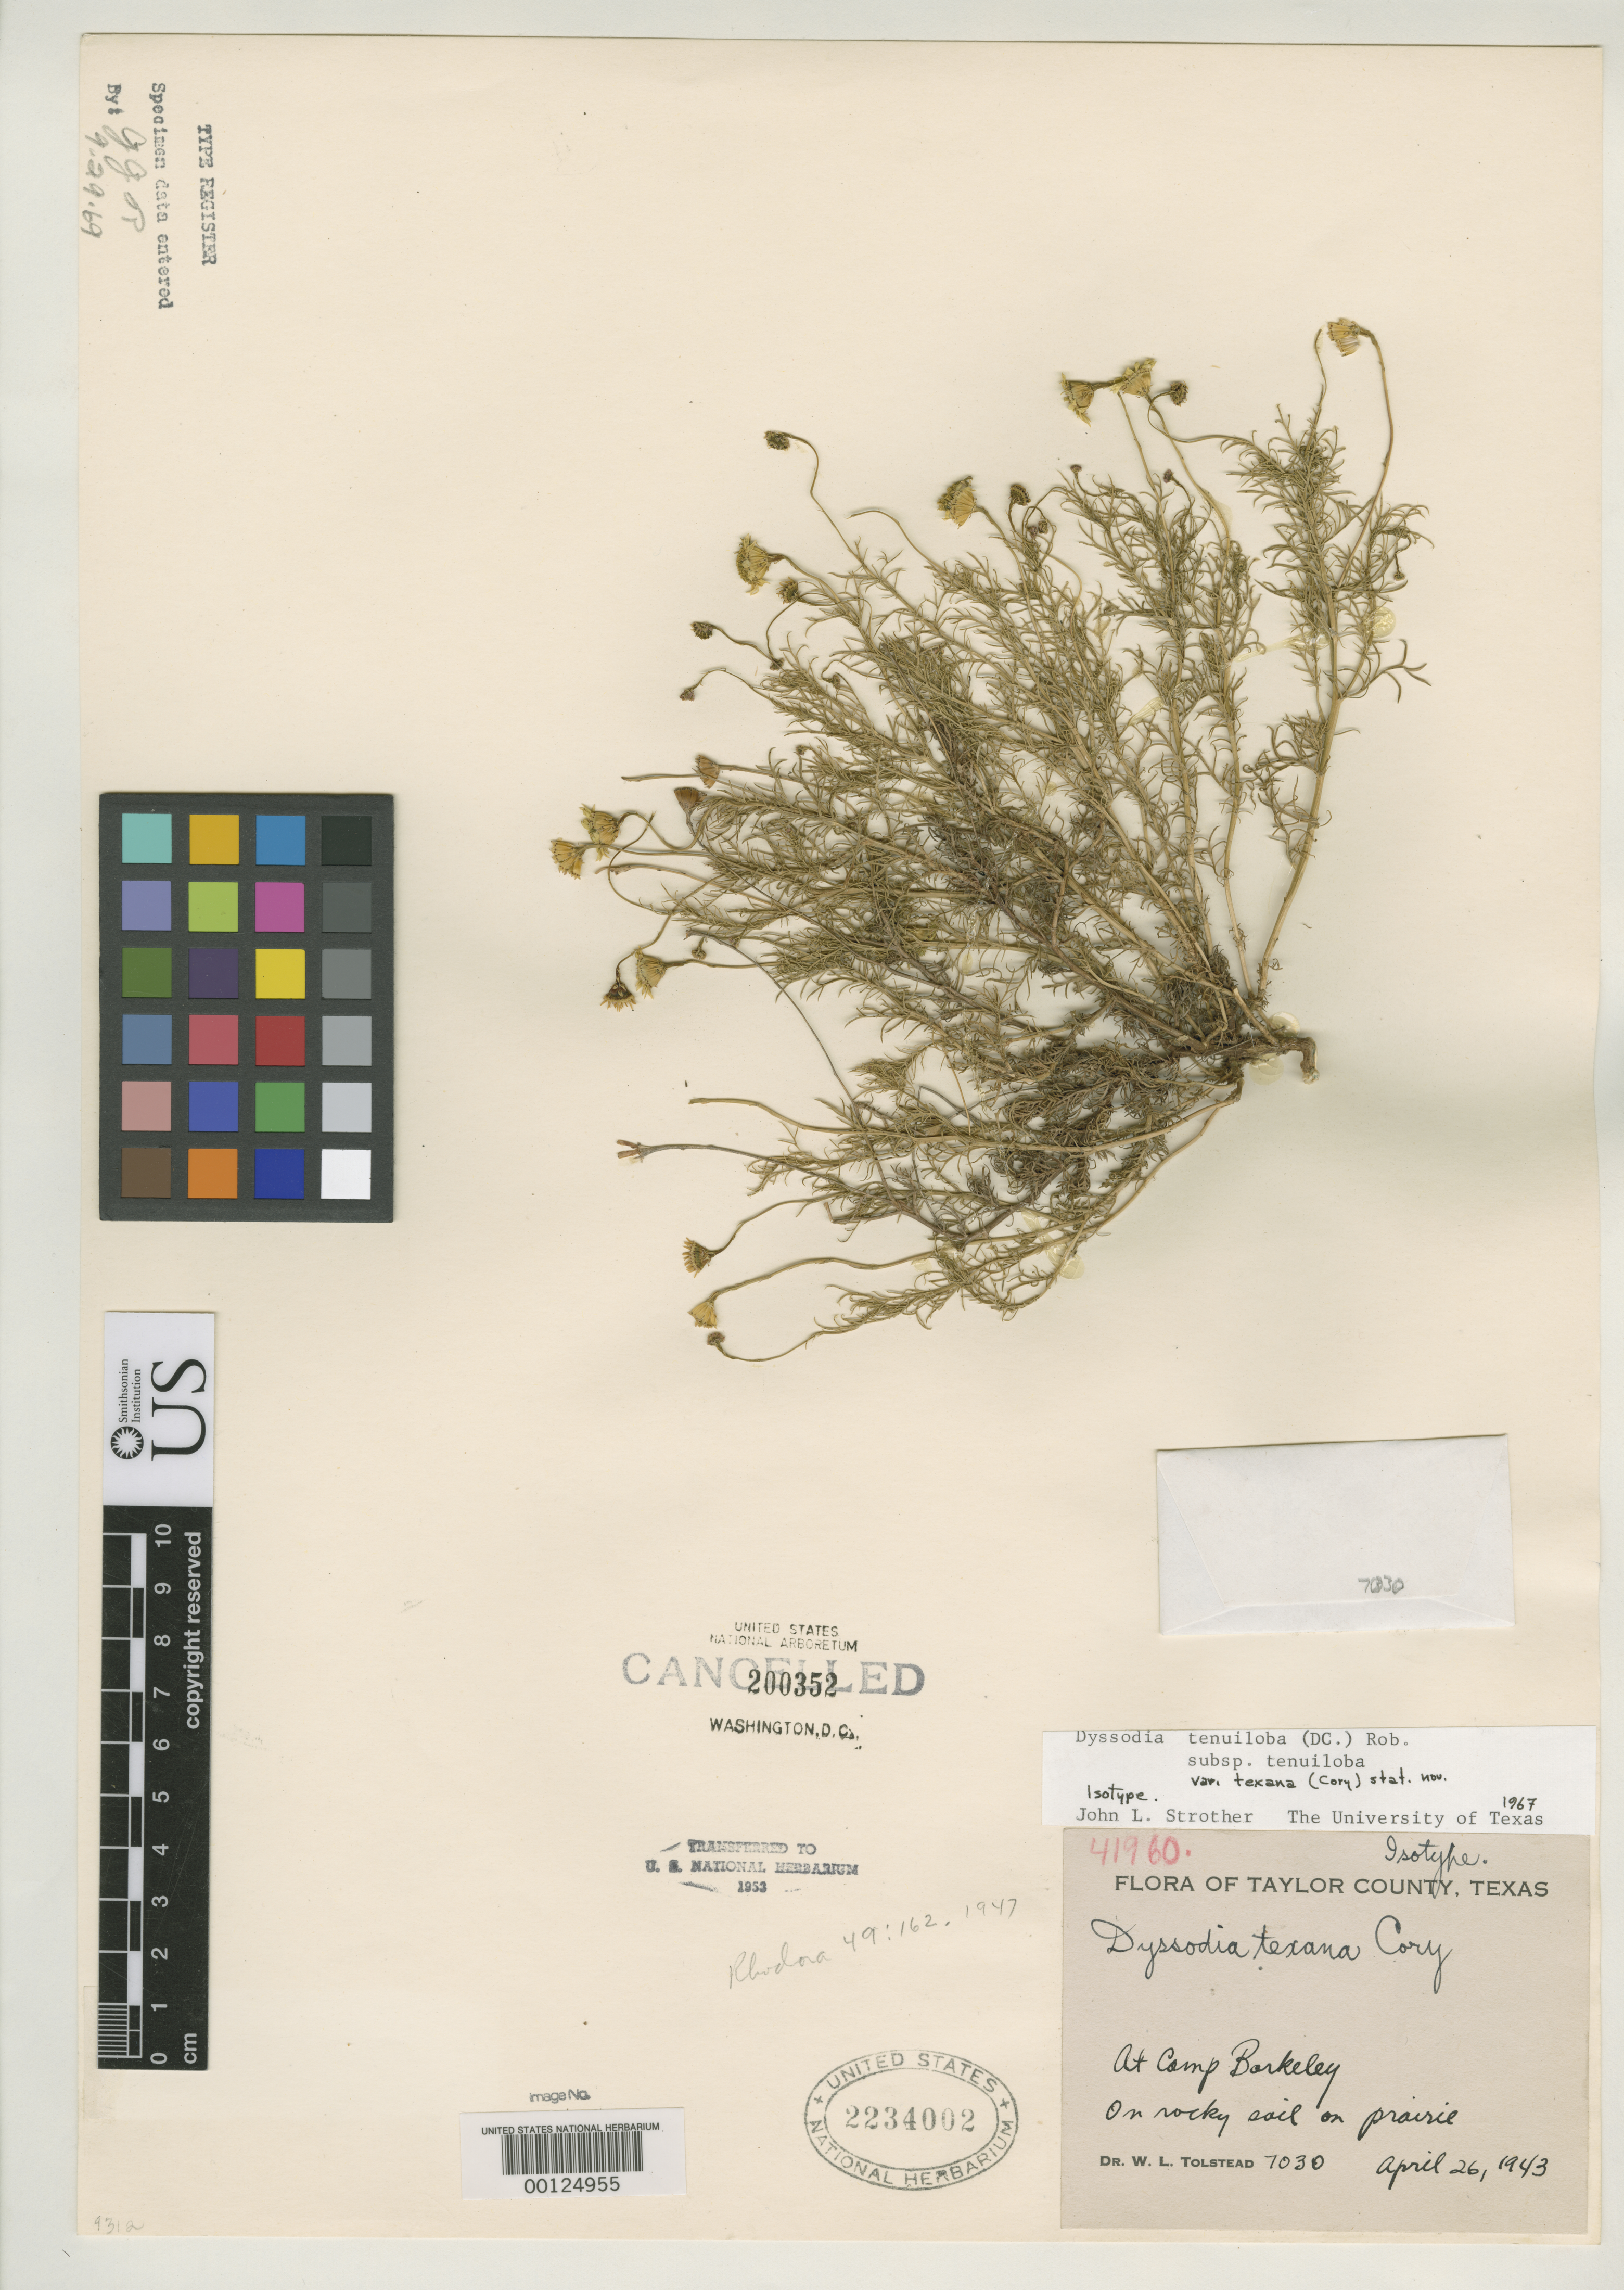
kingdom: Plantae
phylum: Tracheophyta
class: Magnoliopsida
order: Asterales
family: Asteraceae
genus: Dyssodia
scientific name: Dyssodia texana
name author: Cory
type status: Isotype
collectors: W. Tolstead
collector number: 7030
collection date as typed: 26 Apr 1943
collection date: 1943-04-26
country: United States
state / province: Texas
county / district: Taylor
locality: Camp Barkeley.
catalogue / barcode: US 2234002